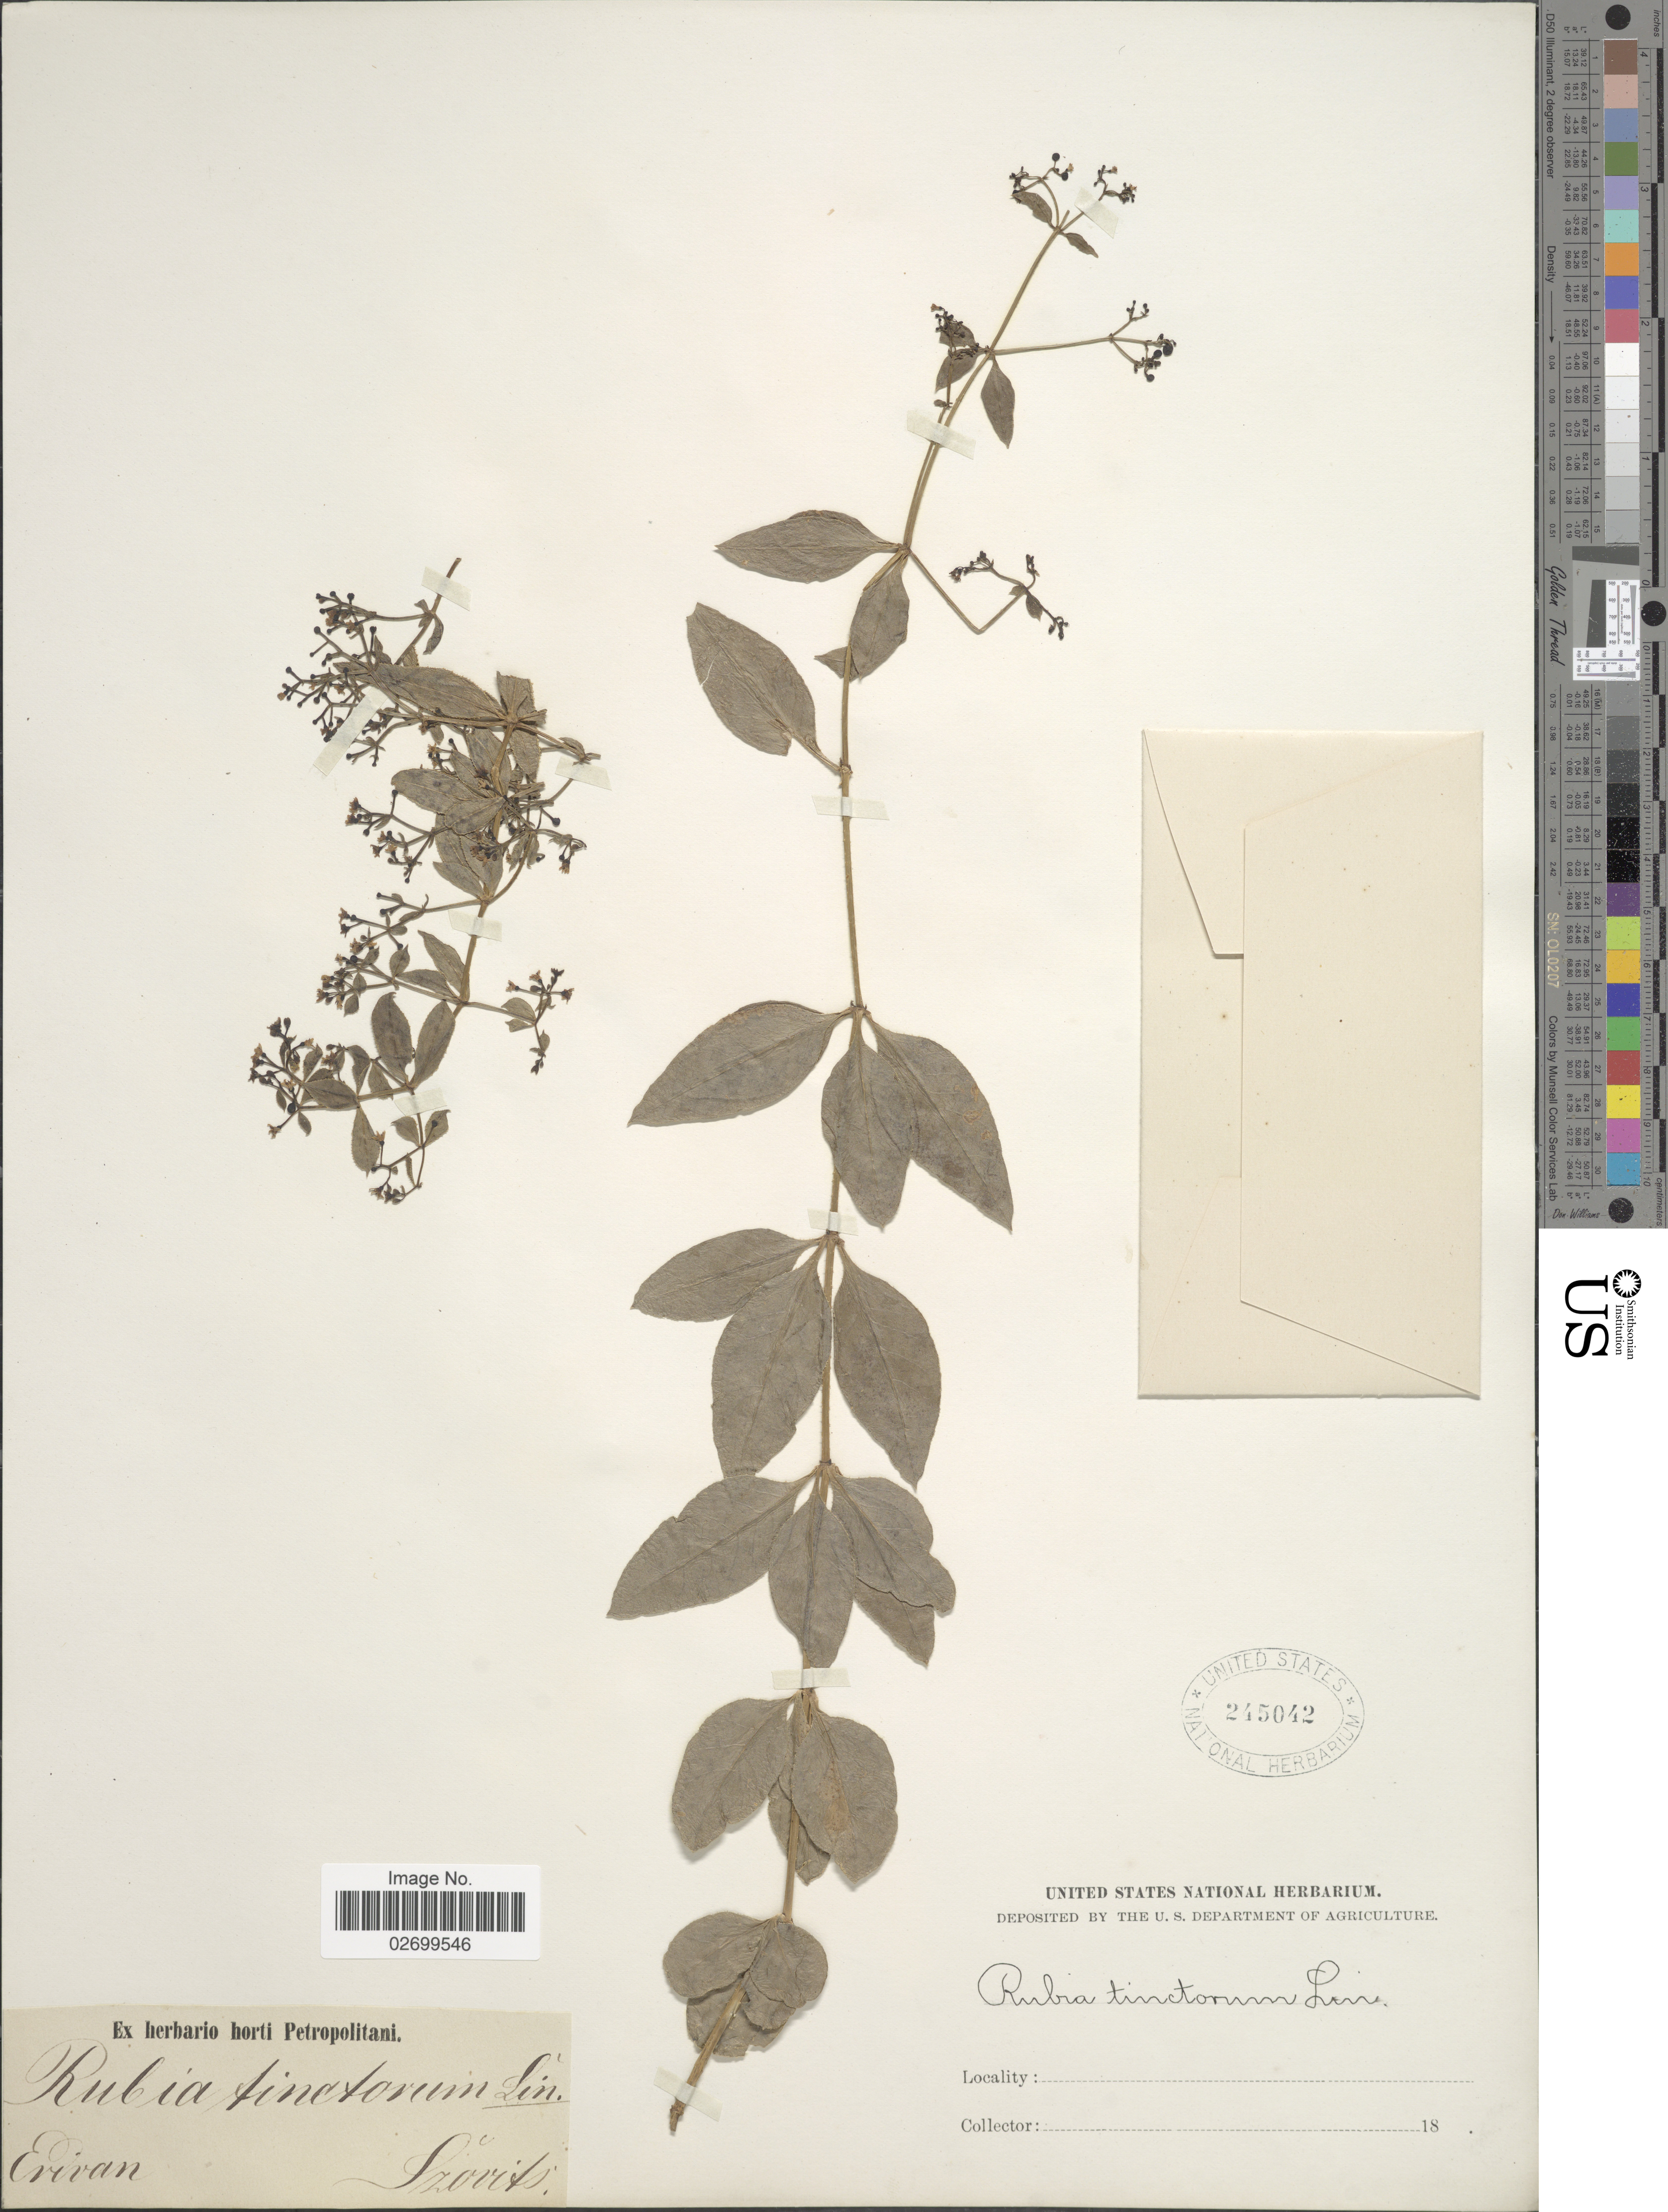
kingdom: Plantae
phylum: Tracheophyta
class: Magnoliopsida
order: Gentianales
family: Rubiaceae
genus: Rubia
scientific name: Rubia tinctorum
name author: L.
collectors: Szovits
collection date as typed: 18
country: Armenia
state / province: Yerevan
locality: Erivan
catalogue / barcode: US 245042